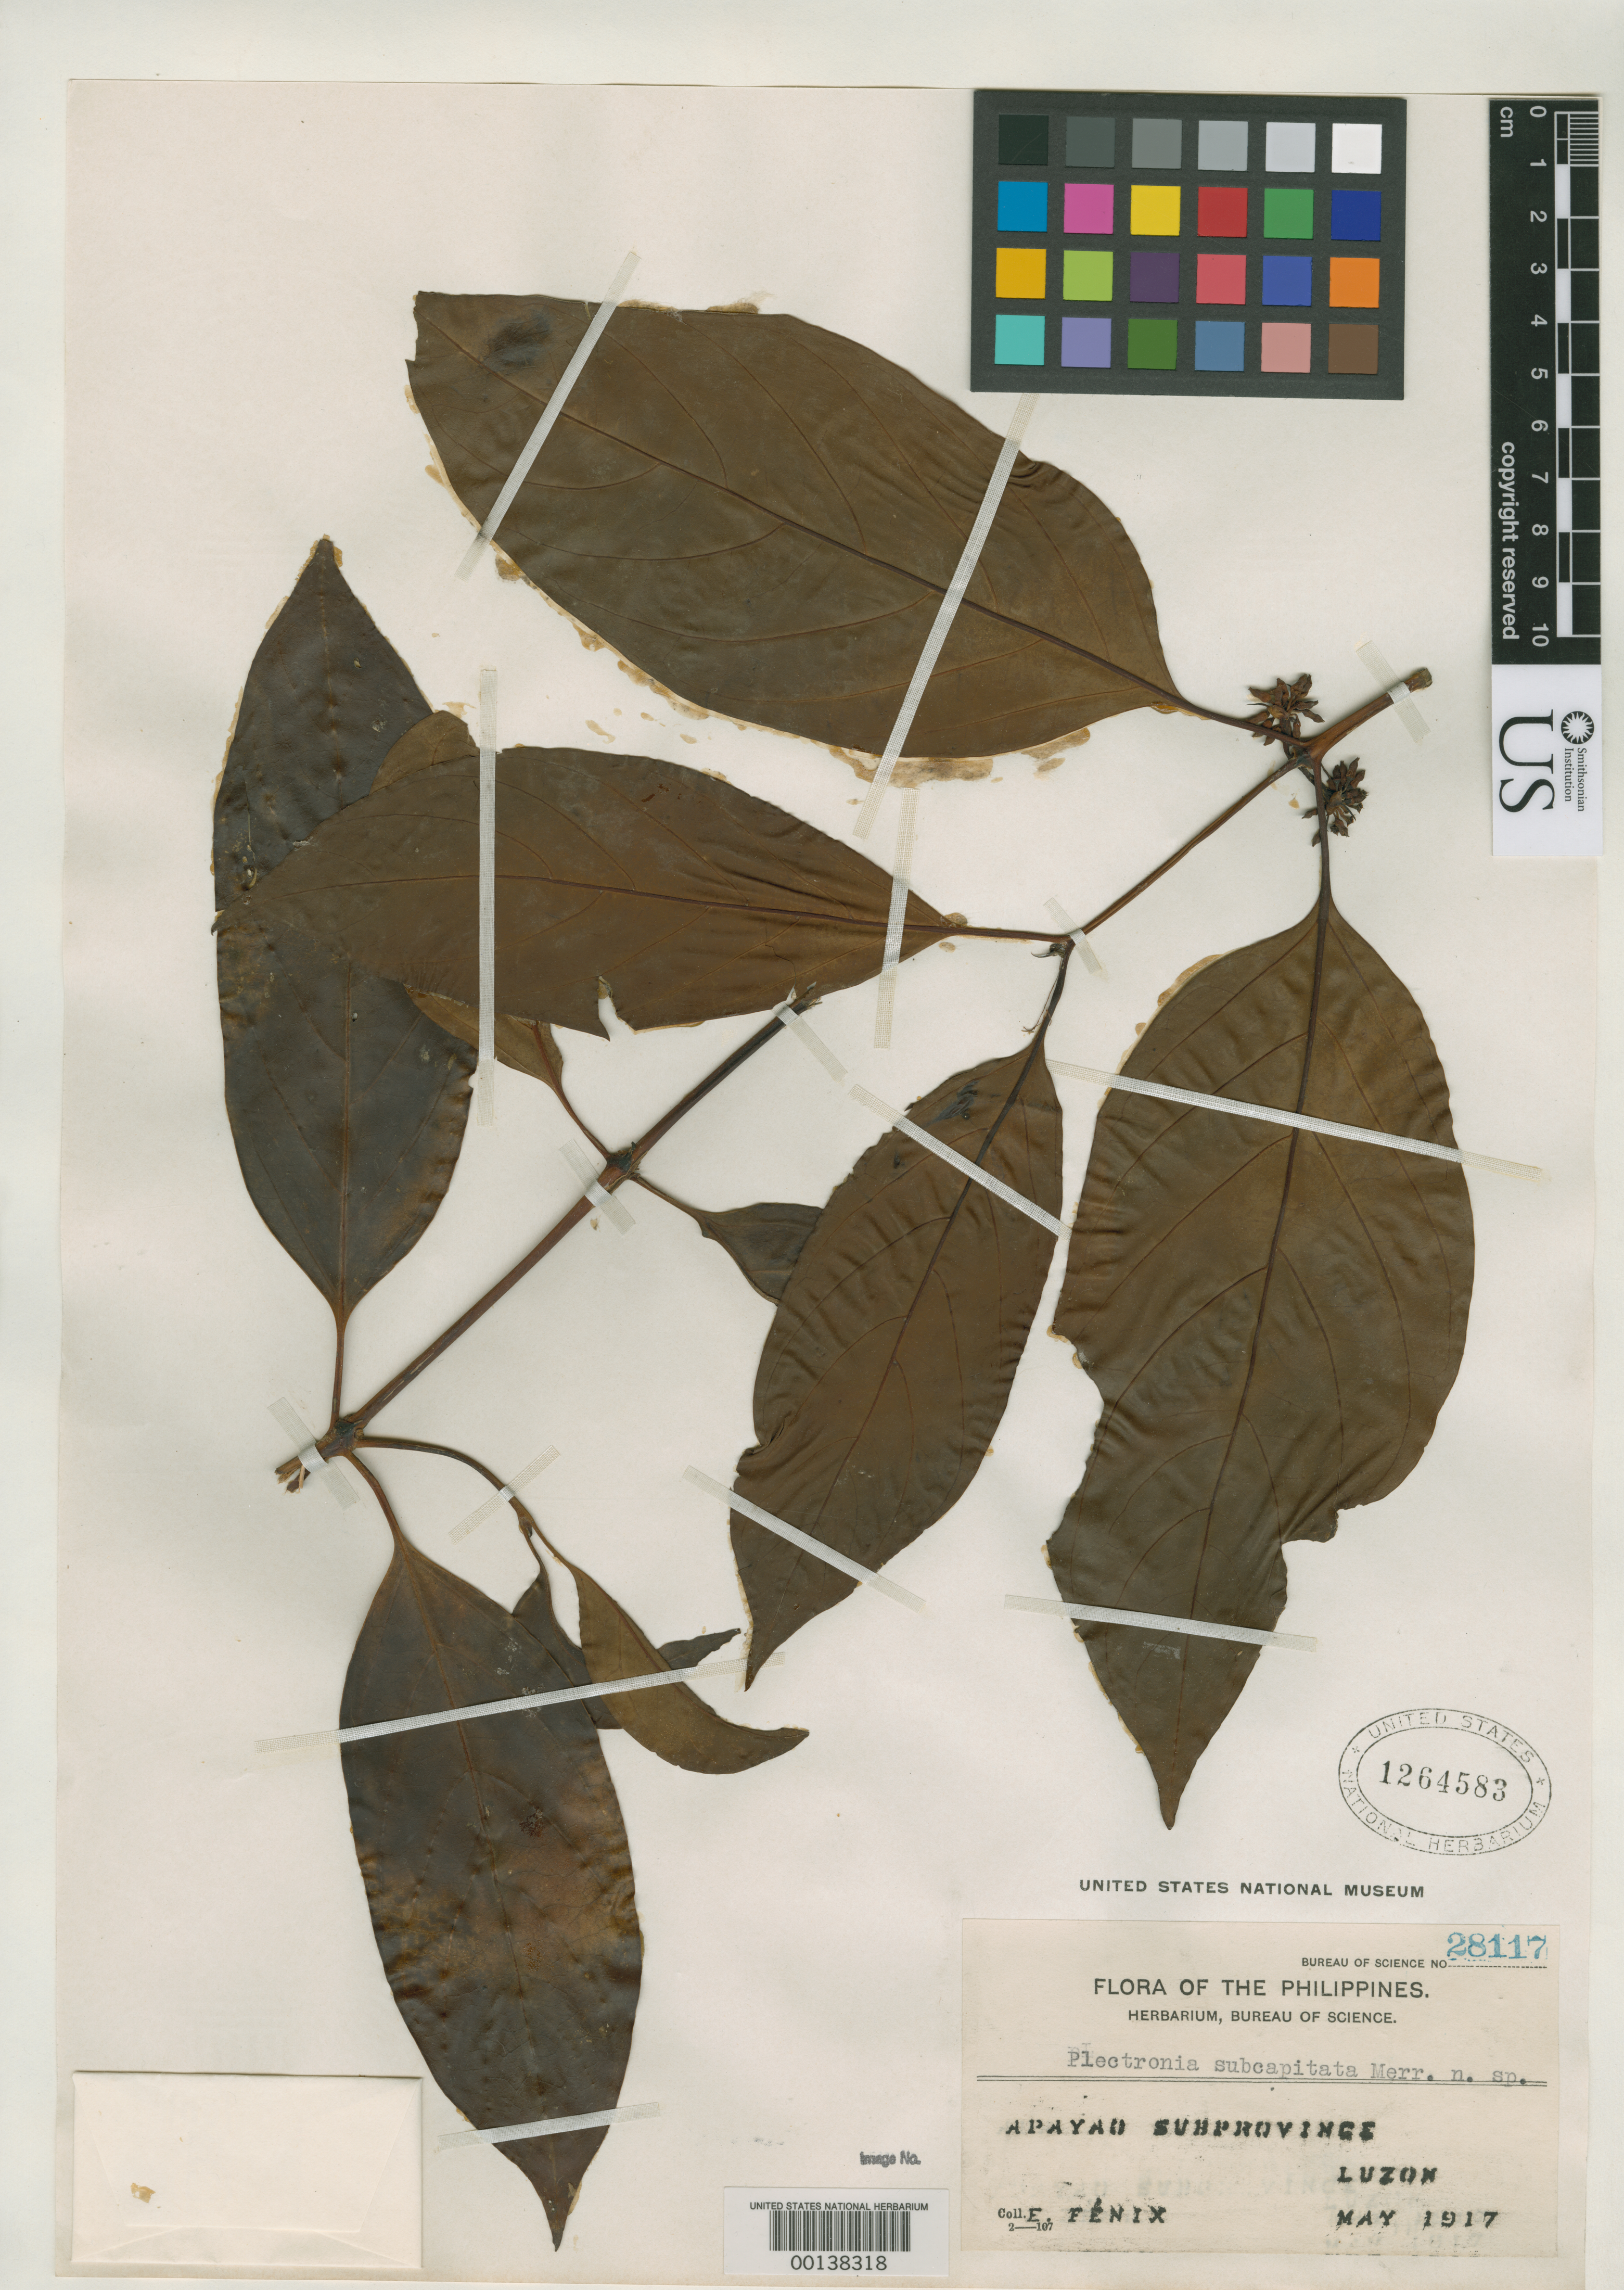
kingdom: Plantae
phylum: Tracheophyta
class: Magnoliopsida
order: Gentianales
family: Rubiaceae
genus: Plectronia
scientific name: Plectronia subcapitata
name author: Merr.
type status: Isotype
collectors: E. Fénix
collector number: Bur. Sci. 28117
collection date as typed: May 1917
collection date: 1917-05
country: Philippines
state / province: Cordillera (Administrative Region)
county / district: Apayao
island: Luzon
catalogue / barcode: US 1264583